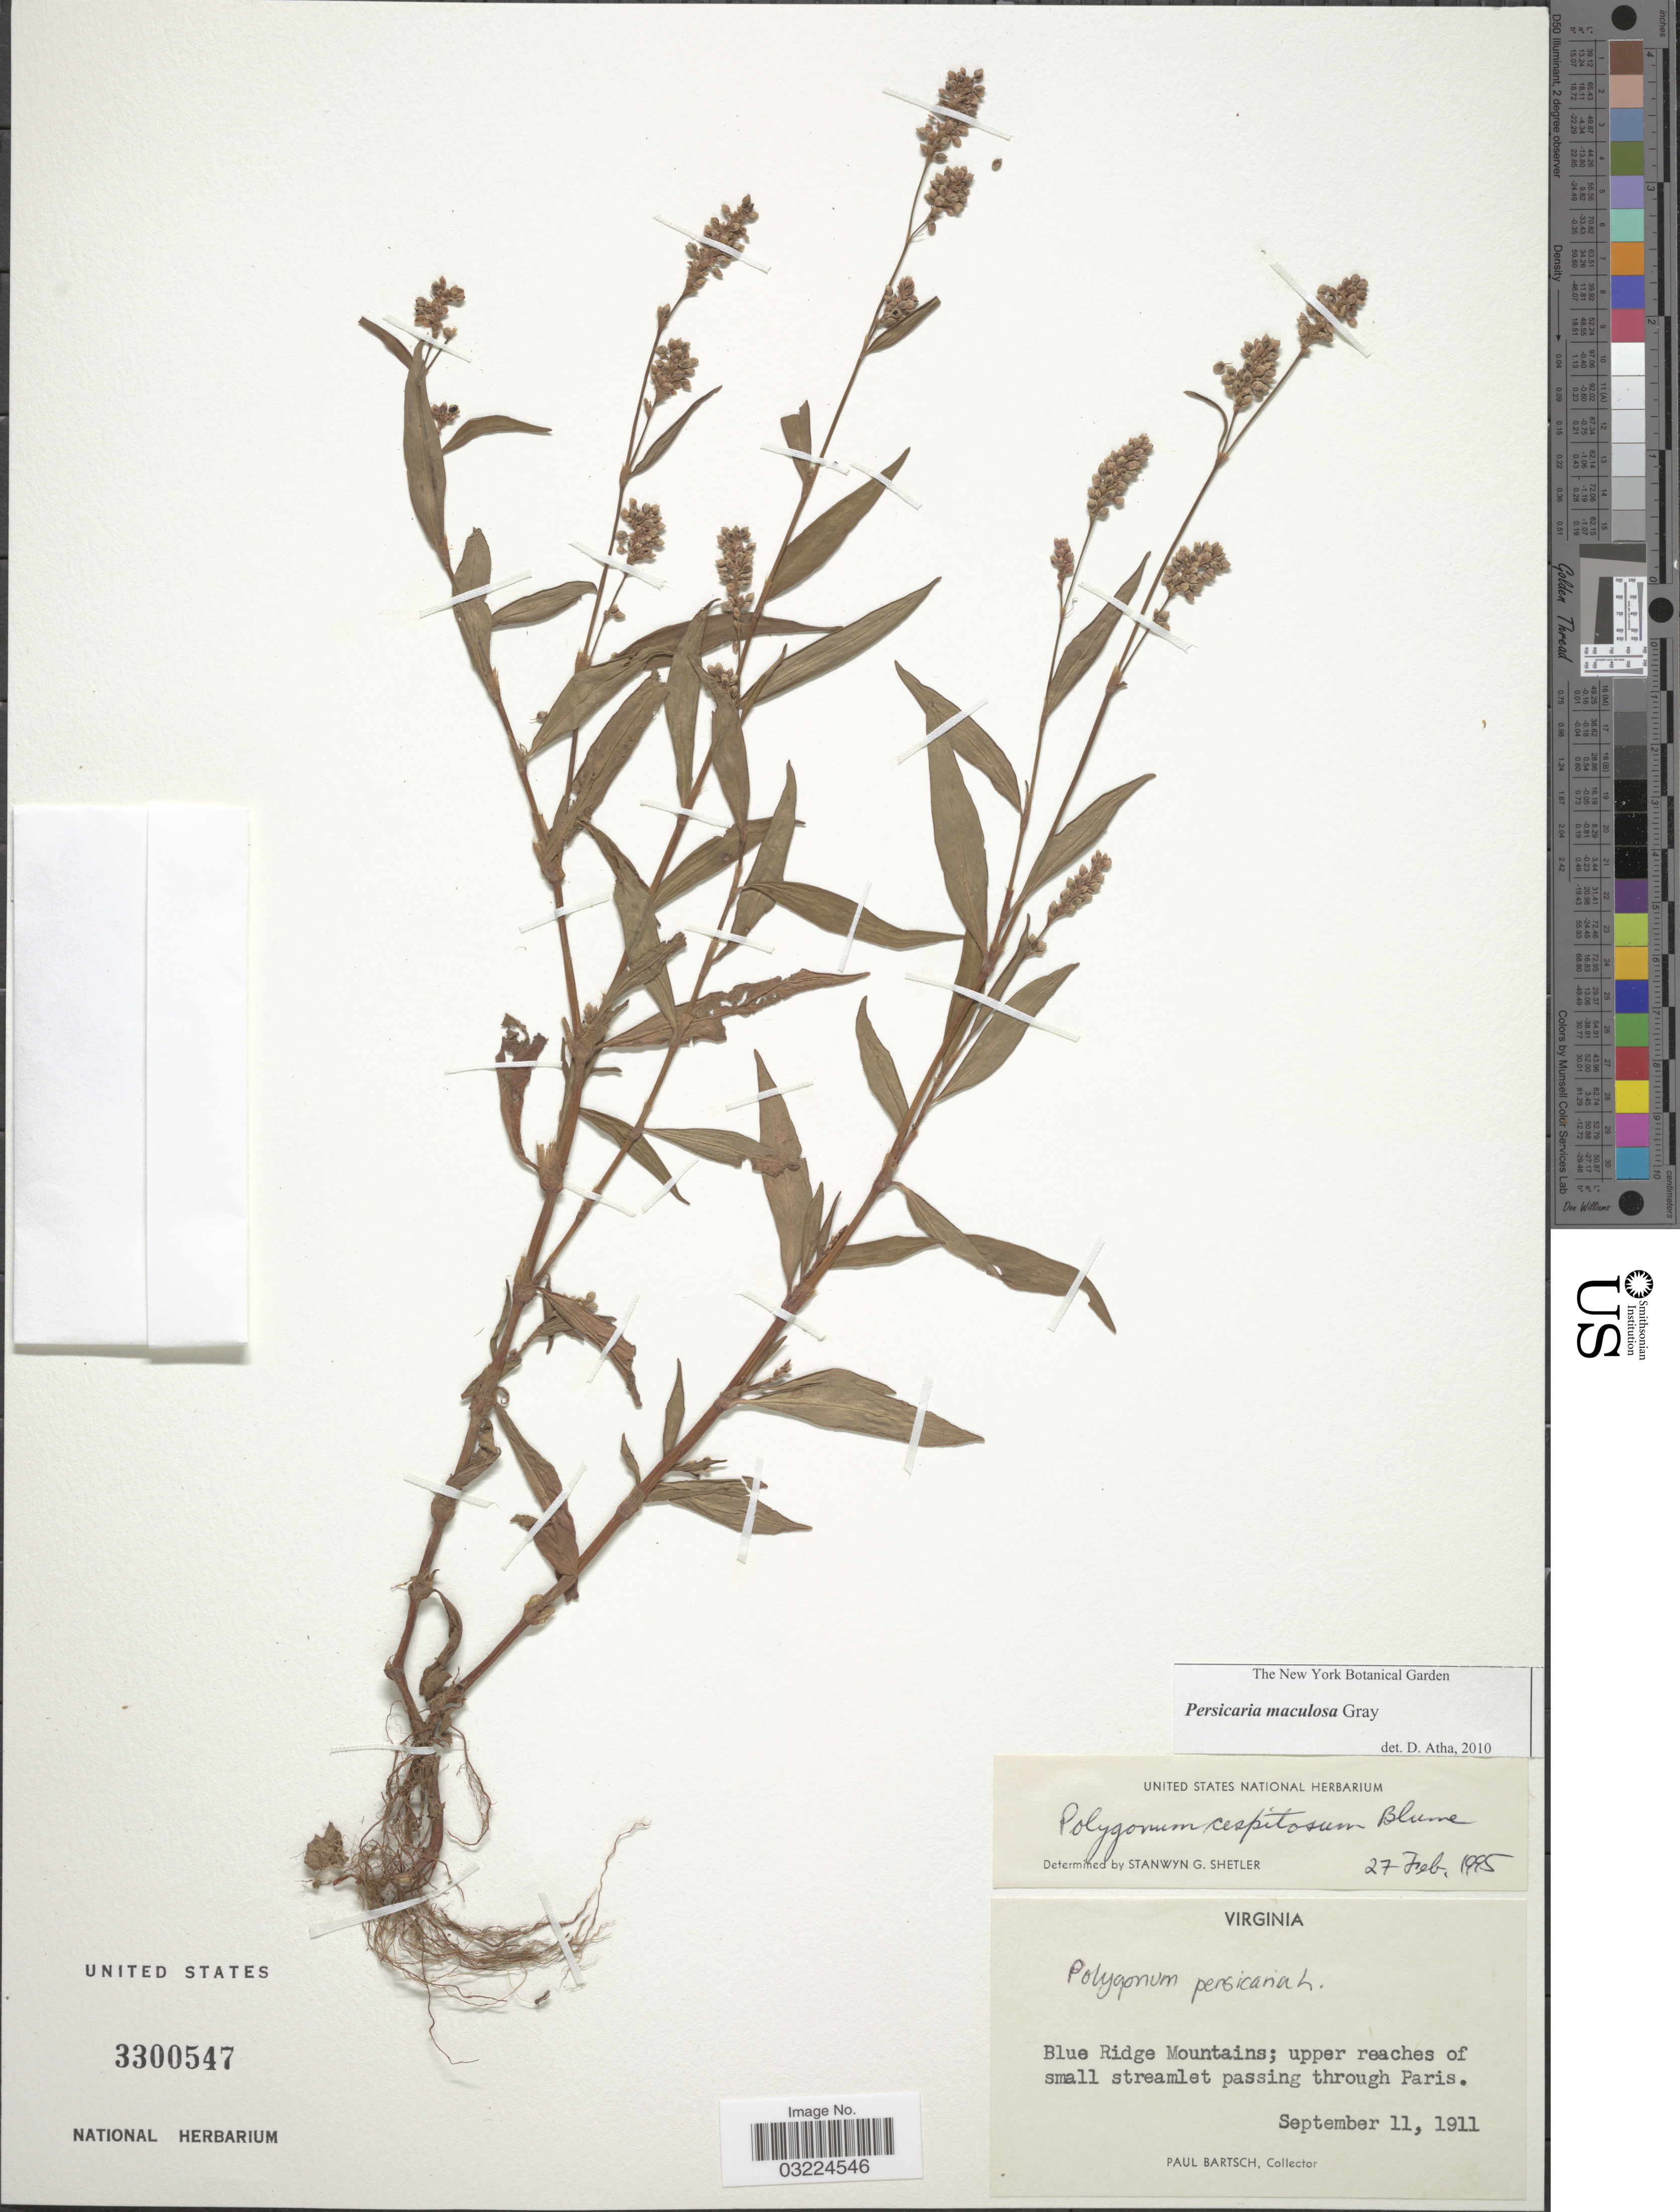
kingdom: Plantae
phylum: Tracheophyta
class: Magnoliopsida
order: Caryophyllales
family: Polygonaceae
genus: Persicaria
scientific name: Persicaria maculosa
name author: S.F. Gray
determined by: Atha, D. E.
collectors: P. Bartsch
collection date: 1911-09-11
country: United States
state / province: Virginia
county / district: Fauquier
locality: Blue Ridge Mountains; upper reaches of small streamlet passing through Paris.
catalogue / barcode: US 3300547